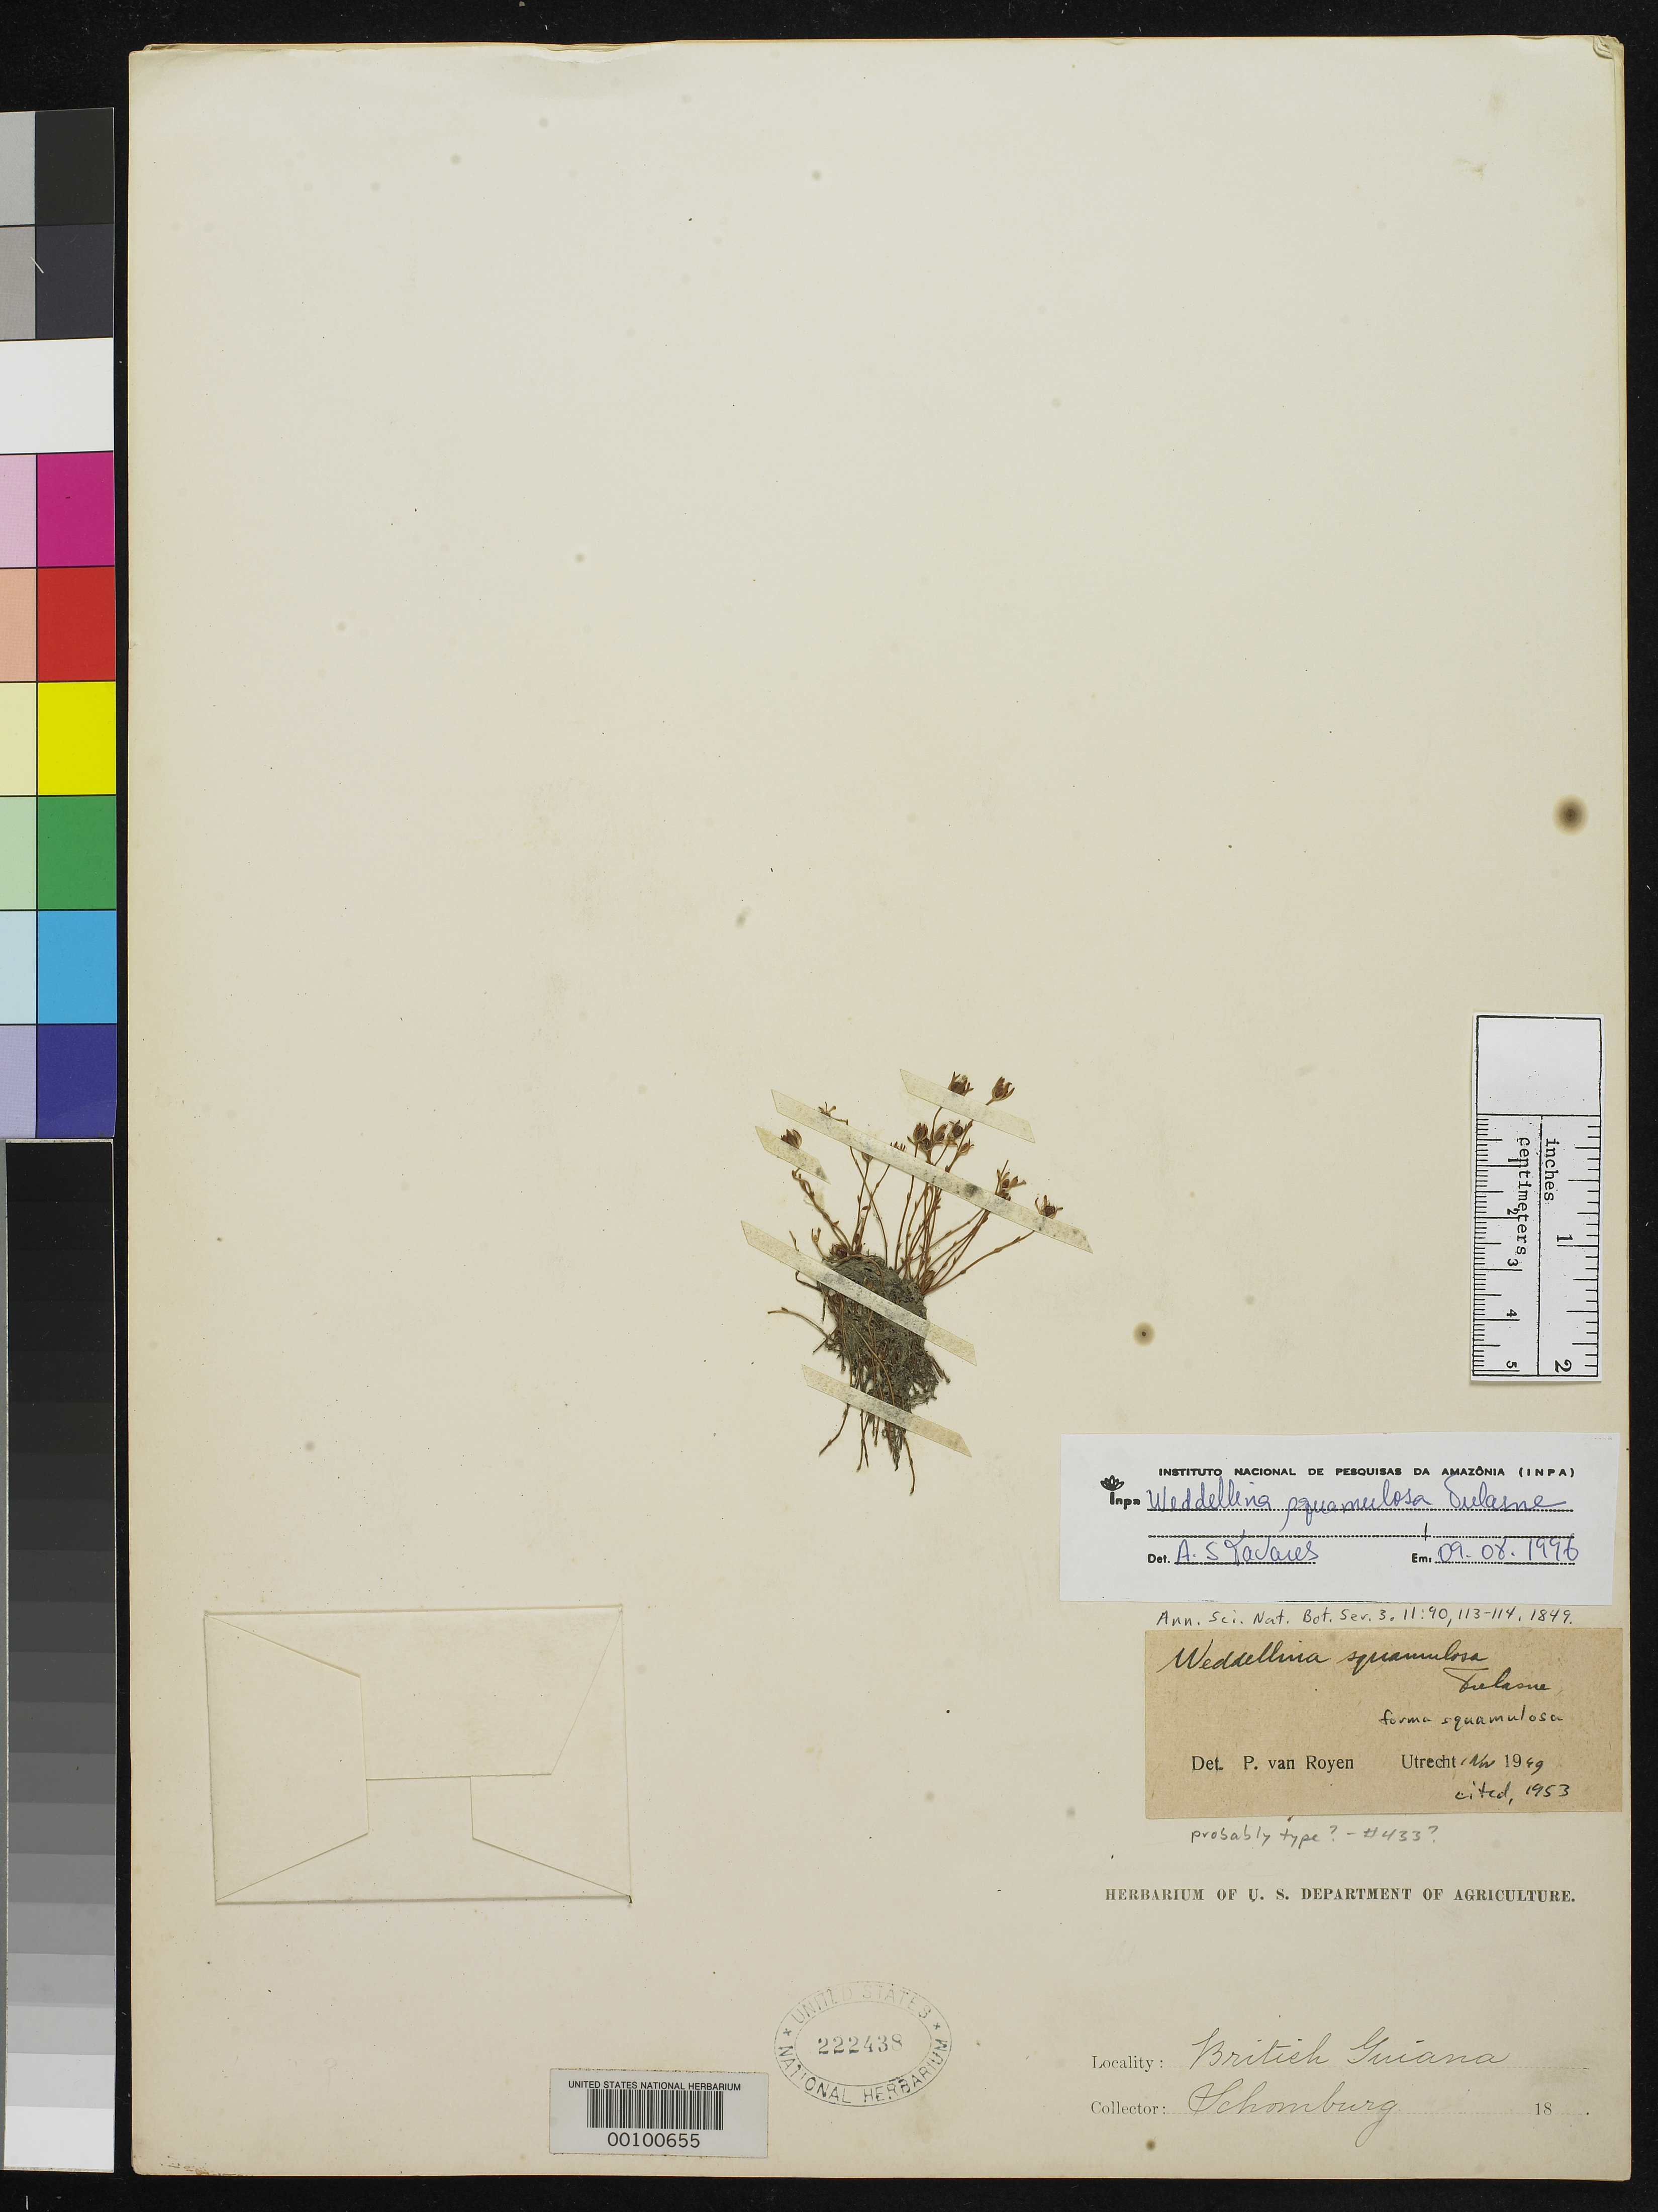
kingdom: Plantae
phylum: Tracheophyta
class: Magnoliopsida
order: Malpighiales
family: Podostemaceae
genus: Weddellina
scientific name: Weddellina squamulosa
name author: Tul.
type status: Possible Isotype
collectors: R. H. Schomburgk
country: Guyana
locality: British Guiana.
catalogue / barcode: US 222438